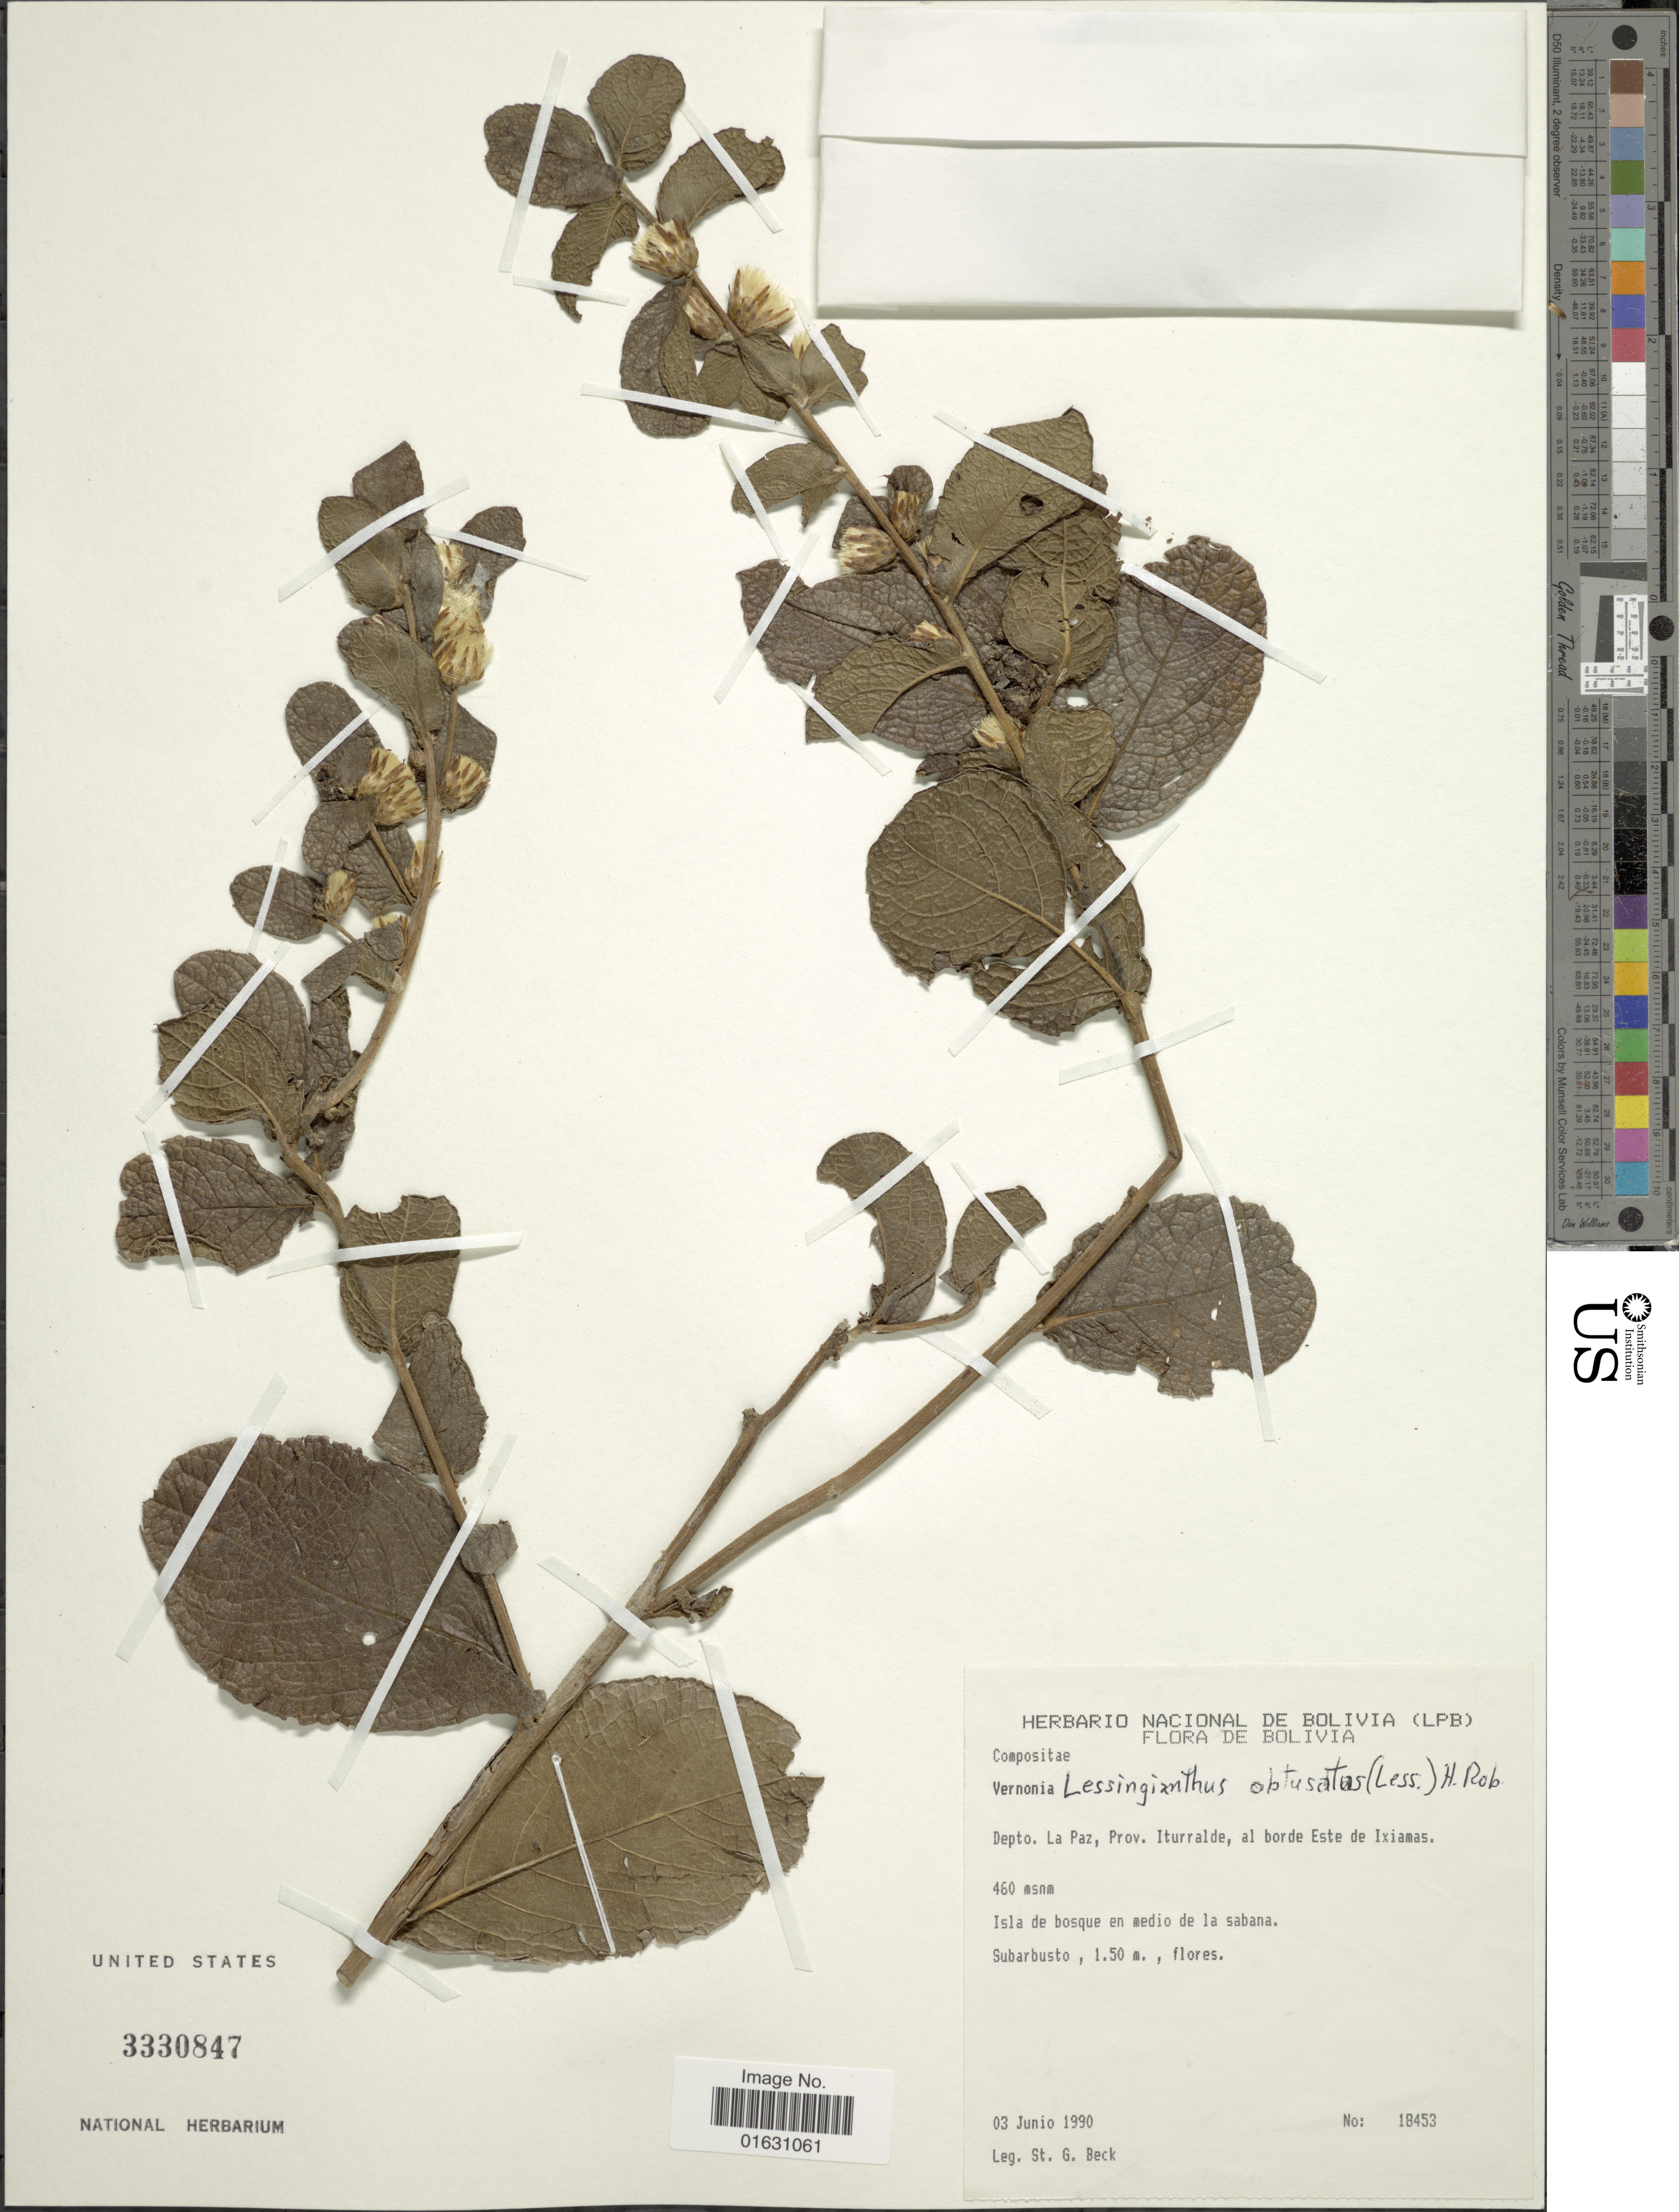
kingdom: Plantae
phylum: Tracheophyta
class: Magnoliopsida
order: Asterales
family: Asteraceae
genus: Lessingianthus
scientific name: Lessingianthus obtusatus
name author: (Less.) H. Rob.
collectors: S. G. Beck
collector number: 18453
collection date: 1990-06-03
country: Bolivia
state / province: La Paz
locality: Depto. La Paz, Prov. Iturralde, al borde Este de Ixiamas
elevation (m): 460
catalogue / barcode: US 3330847